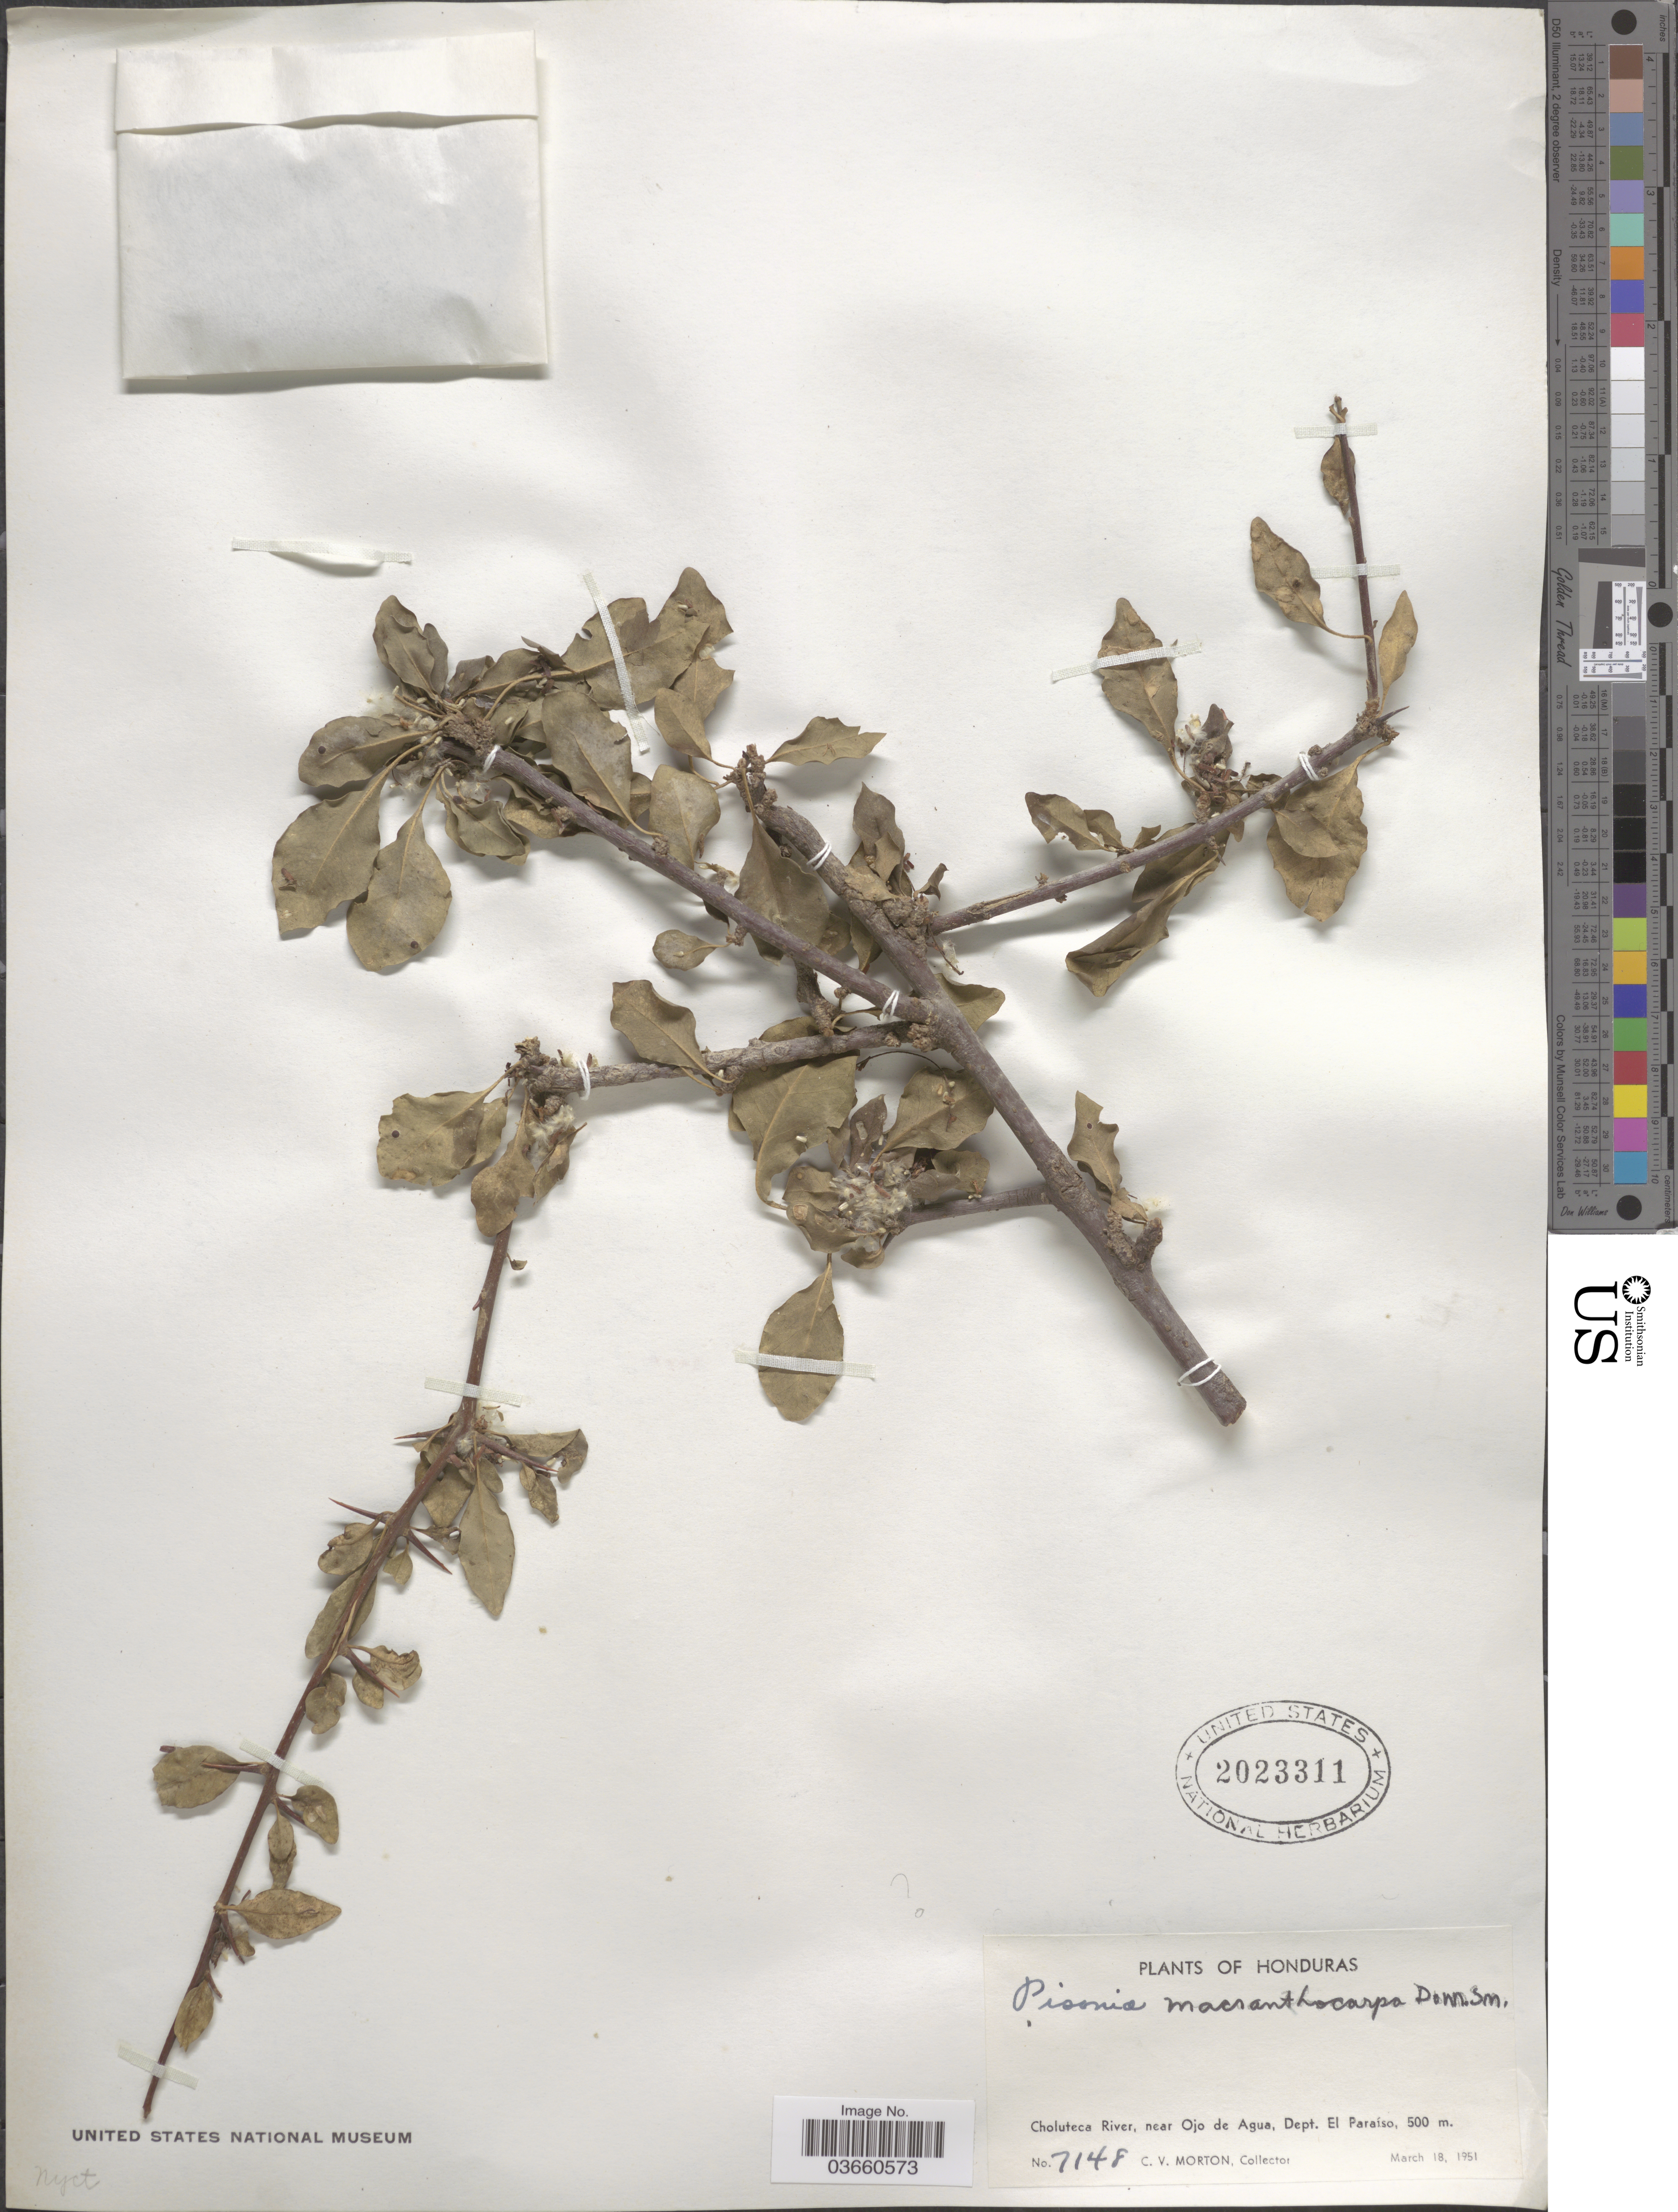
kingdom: Plantae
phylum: Tracheophyta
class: Magnoliopsida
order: Caryophyllales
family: Nyctaginaceae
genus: Pisonia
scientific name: Pisonia macranthocarpa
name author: (Donn. Sm.) Donn. Sm.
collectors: C. V. Morton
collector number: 7148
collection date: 1951-03-18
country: Honduras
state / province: El Paraiso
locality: Choluteca River, near Ojo de Agua, Dept. El Paraíso.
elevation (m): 500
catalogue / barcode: US 2023311